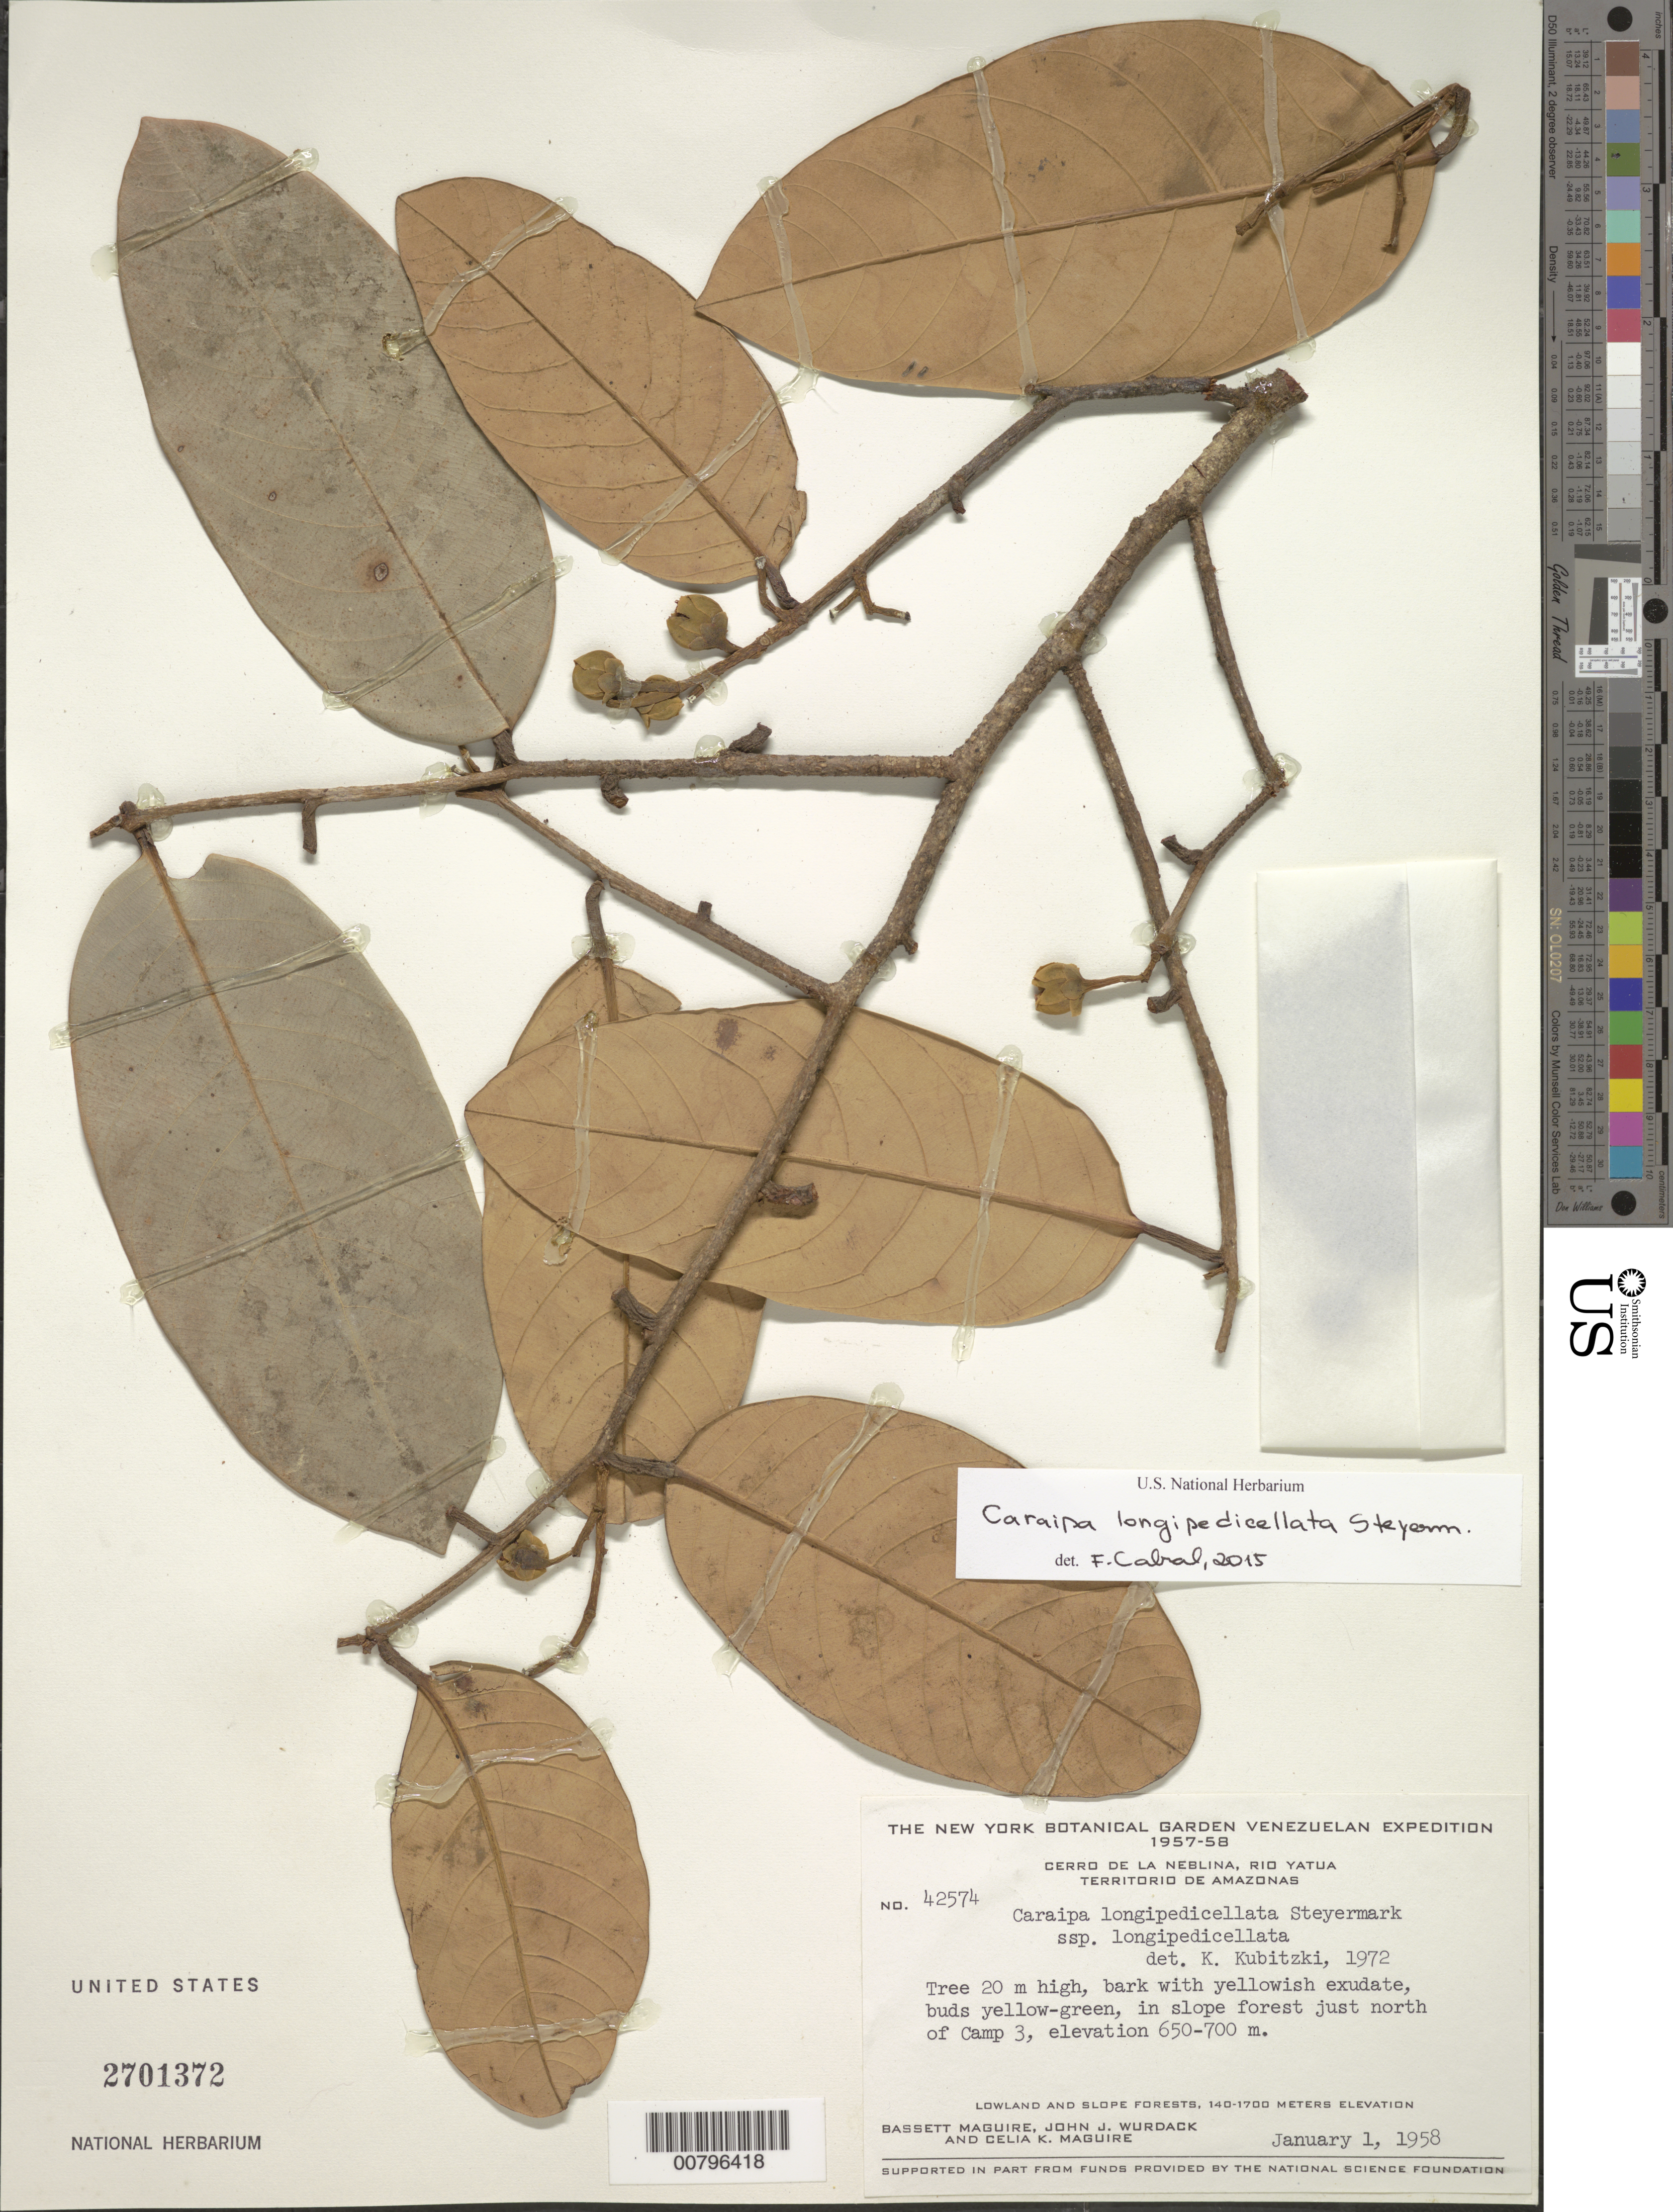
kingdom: Plantae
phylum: Tracheophyta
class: Magnoliopsida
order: Malpighiales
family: Calophyllaceae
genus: Caraipa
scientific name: Caraipa longipedicellata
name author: Steyerm.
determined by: Cabral, F. N.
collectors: B. Maguire, J. J. Wurdack & C. K. Maguire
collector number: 42574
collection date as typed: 1-Jan-58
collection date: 1958-01-01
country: Venezuela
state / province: Amazonas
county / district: Río Negro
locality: Cerro de la Neblina, Río Yatua, slope forest just N of Camp 3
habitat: Lowland & slope forests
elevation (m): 650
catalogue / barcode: US 2701372